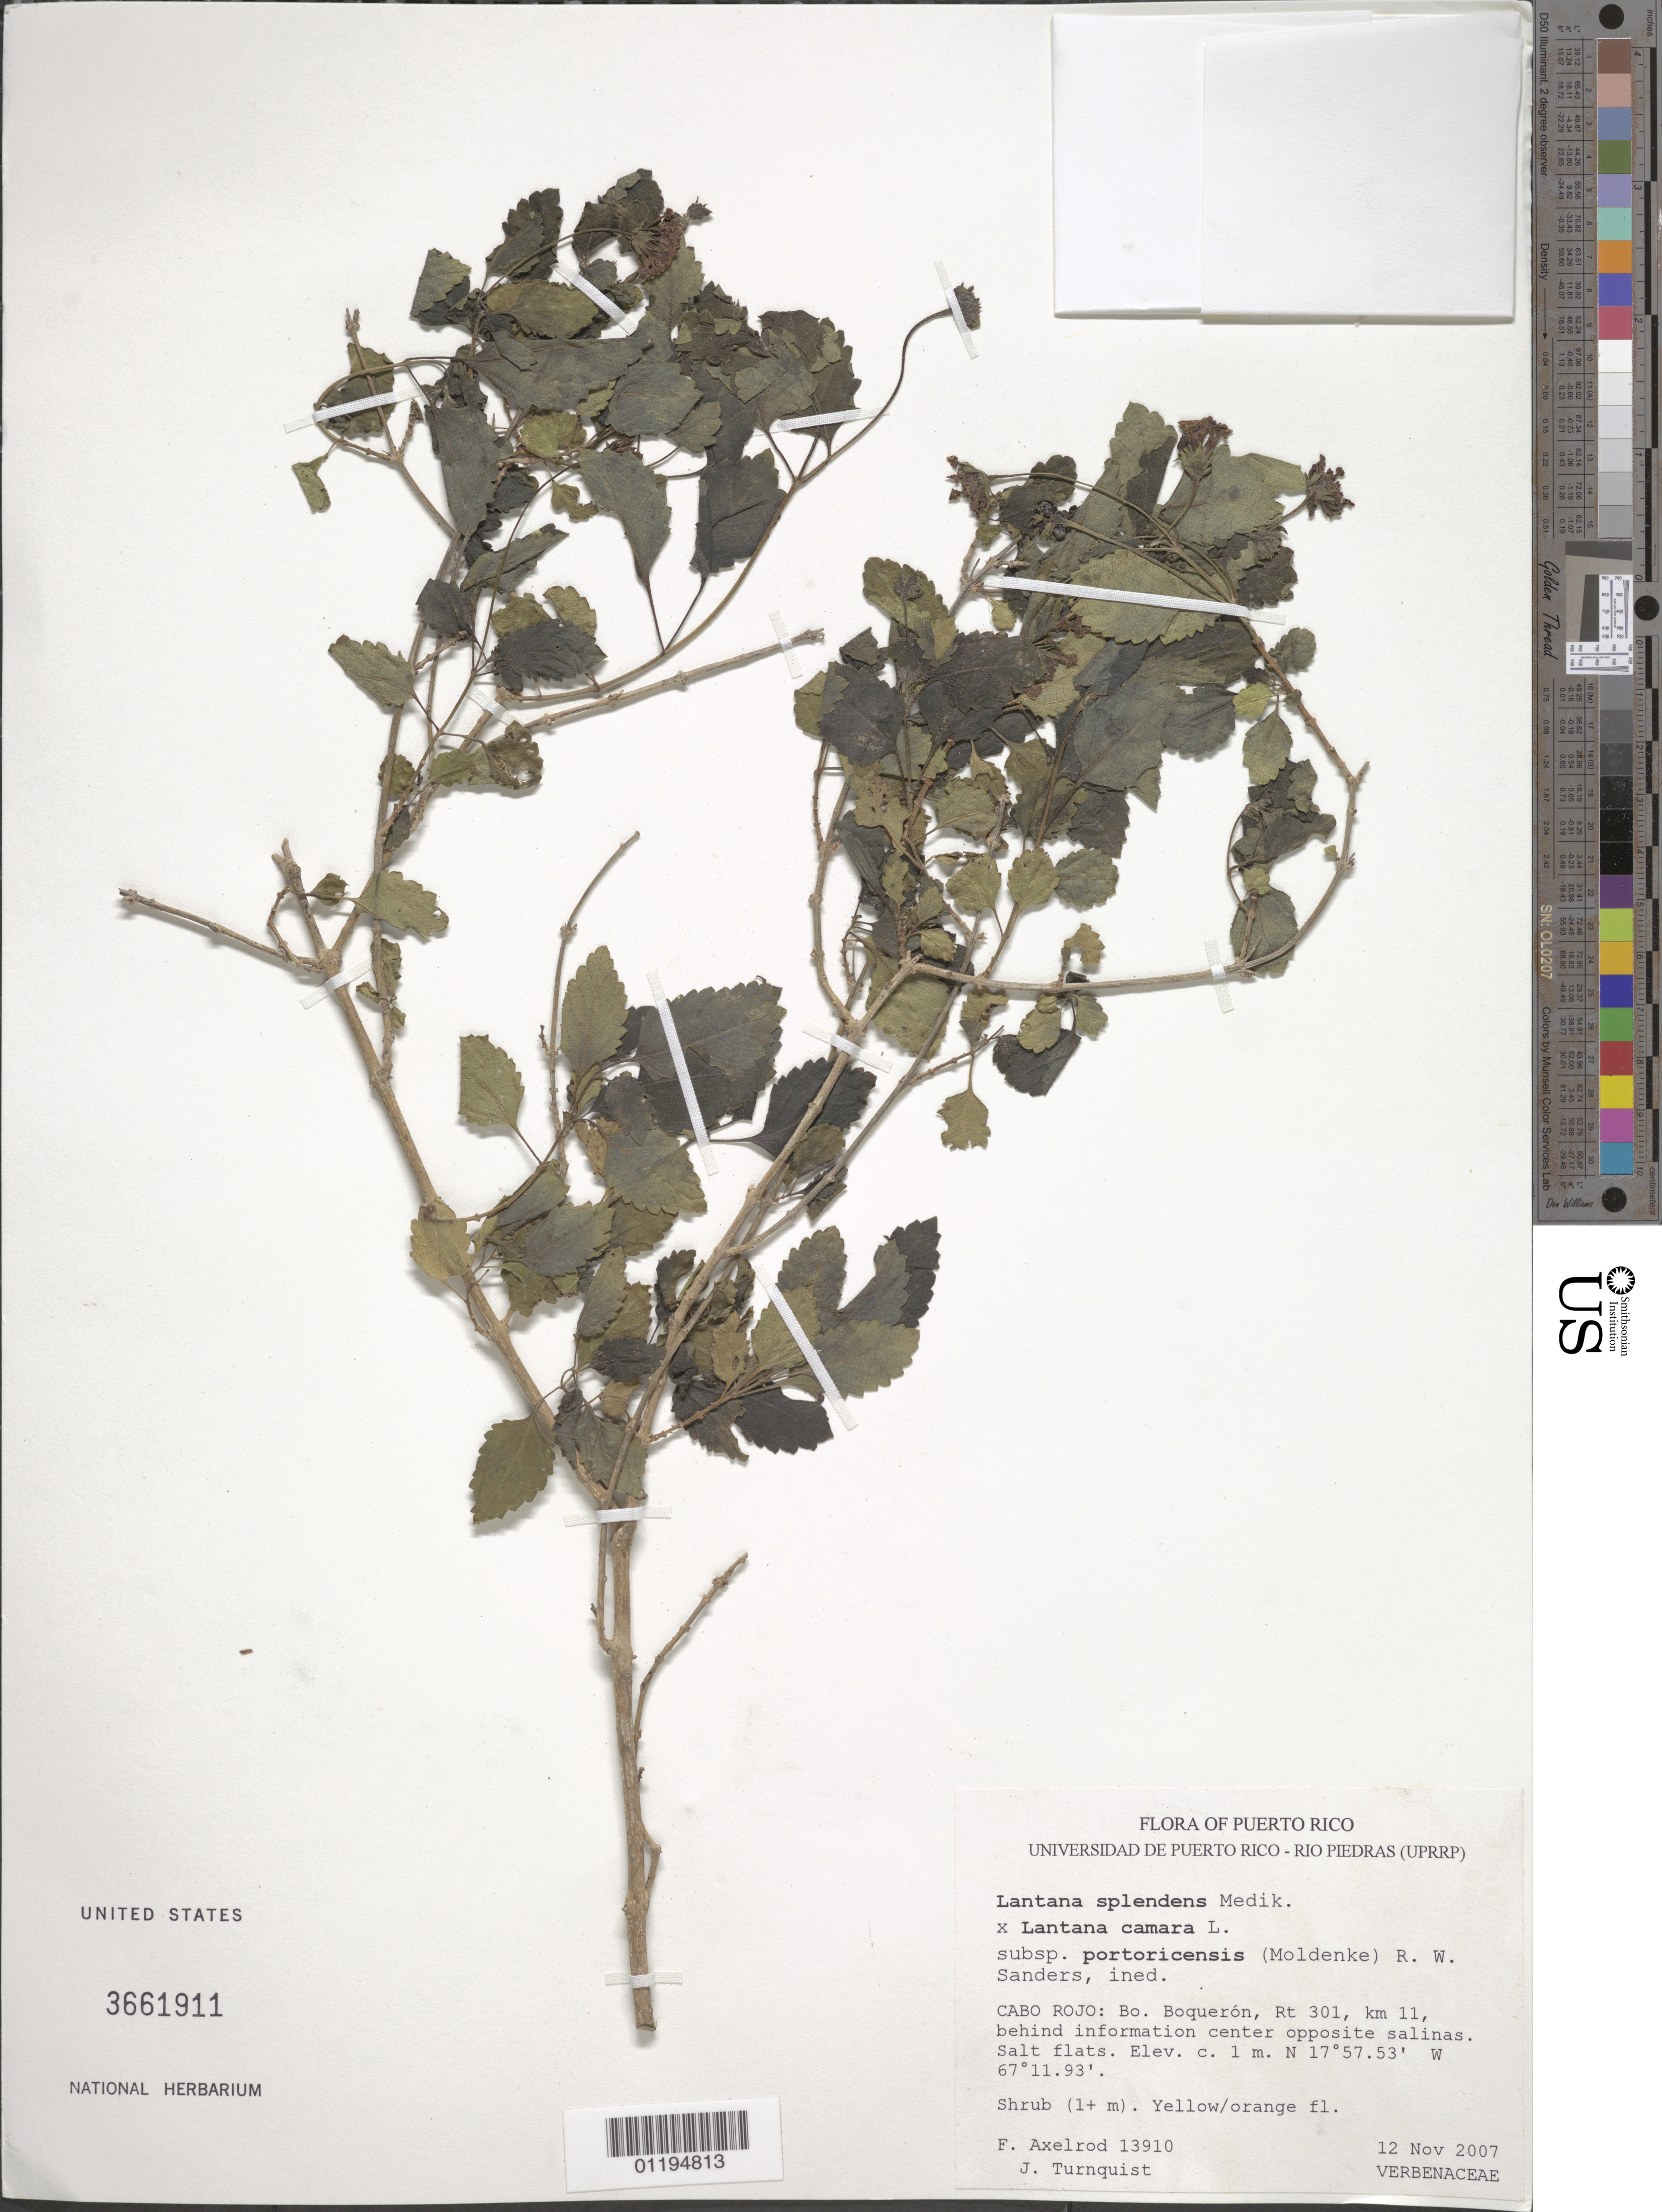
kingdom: Plantae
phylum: Tracheophyta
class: Magnoliopsida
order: Lamiales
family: Verbenaceae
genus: Lantana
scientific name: Lantana camara var. splendens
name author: Moldenke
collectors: F. S. Axelrod & J. Turnquist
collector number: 13910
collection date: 2007-11-12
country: Puerto Rico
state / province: Cabo Rojo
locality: Rt 301 11km behind information center opposite salinas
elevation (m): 1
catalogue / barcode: US 3661911